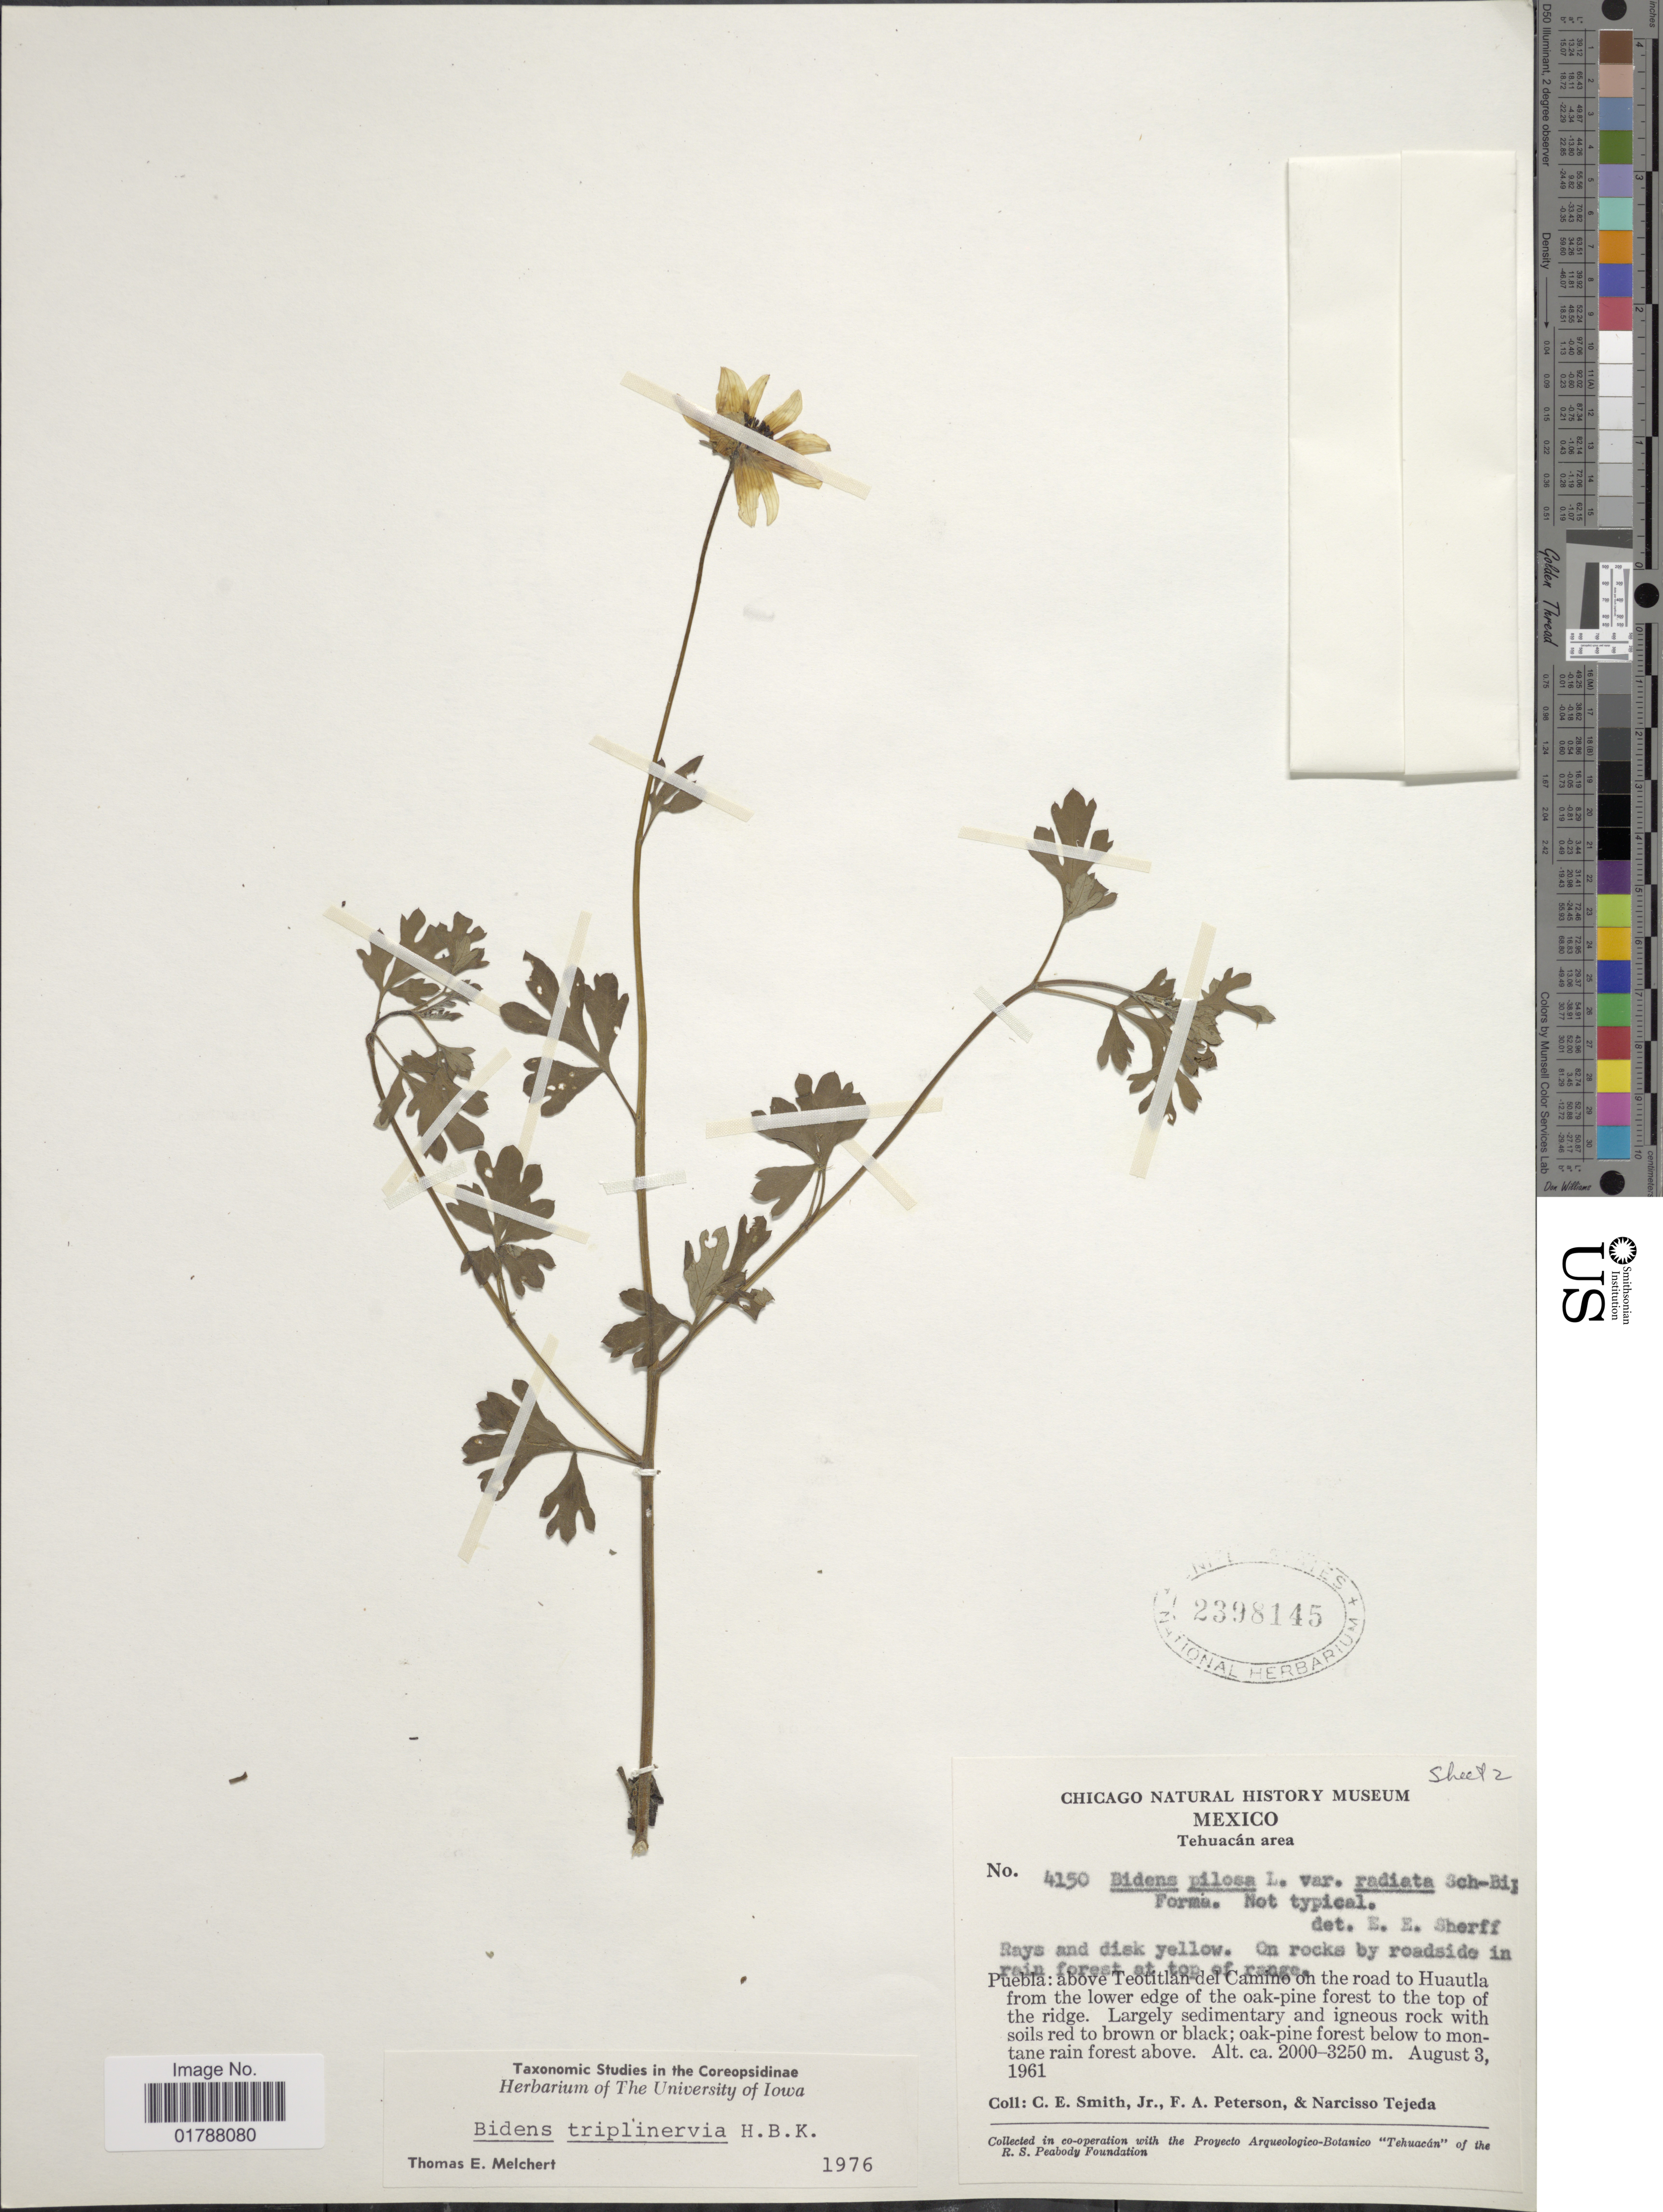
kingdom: Plantae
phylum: Tracheophyta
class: Magnoliopsida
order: Asterales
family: Asteraceae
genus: Bidens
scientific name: Bidens triplinervia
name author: Kunth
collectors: C. E. Smith Jr., F. A. Peterson & N. Tejeda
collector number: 4150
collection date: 1961-08-03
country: Mexico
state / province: Puebla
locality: Tehuacan area, Puebla: above Teotitlan del Camino on the road to Huautla from the lower edge of oak-pine forest to the top of the ridge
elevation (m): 2000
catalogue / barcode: US 2398145